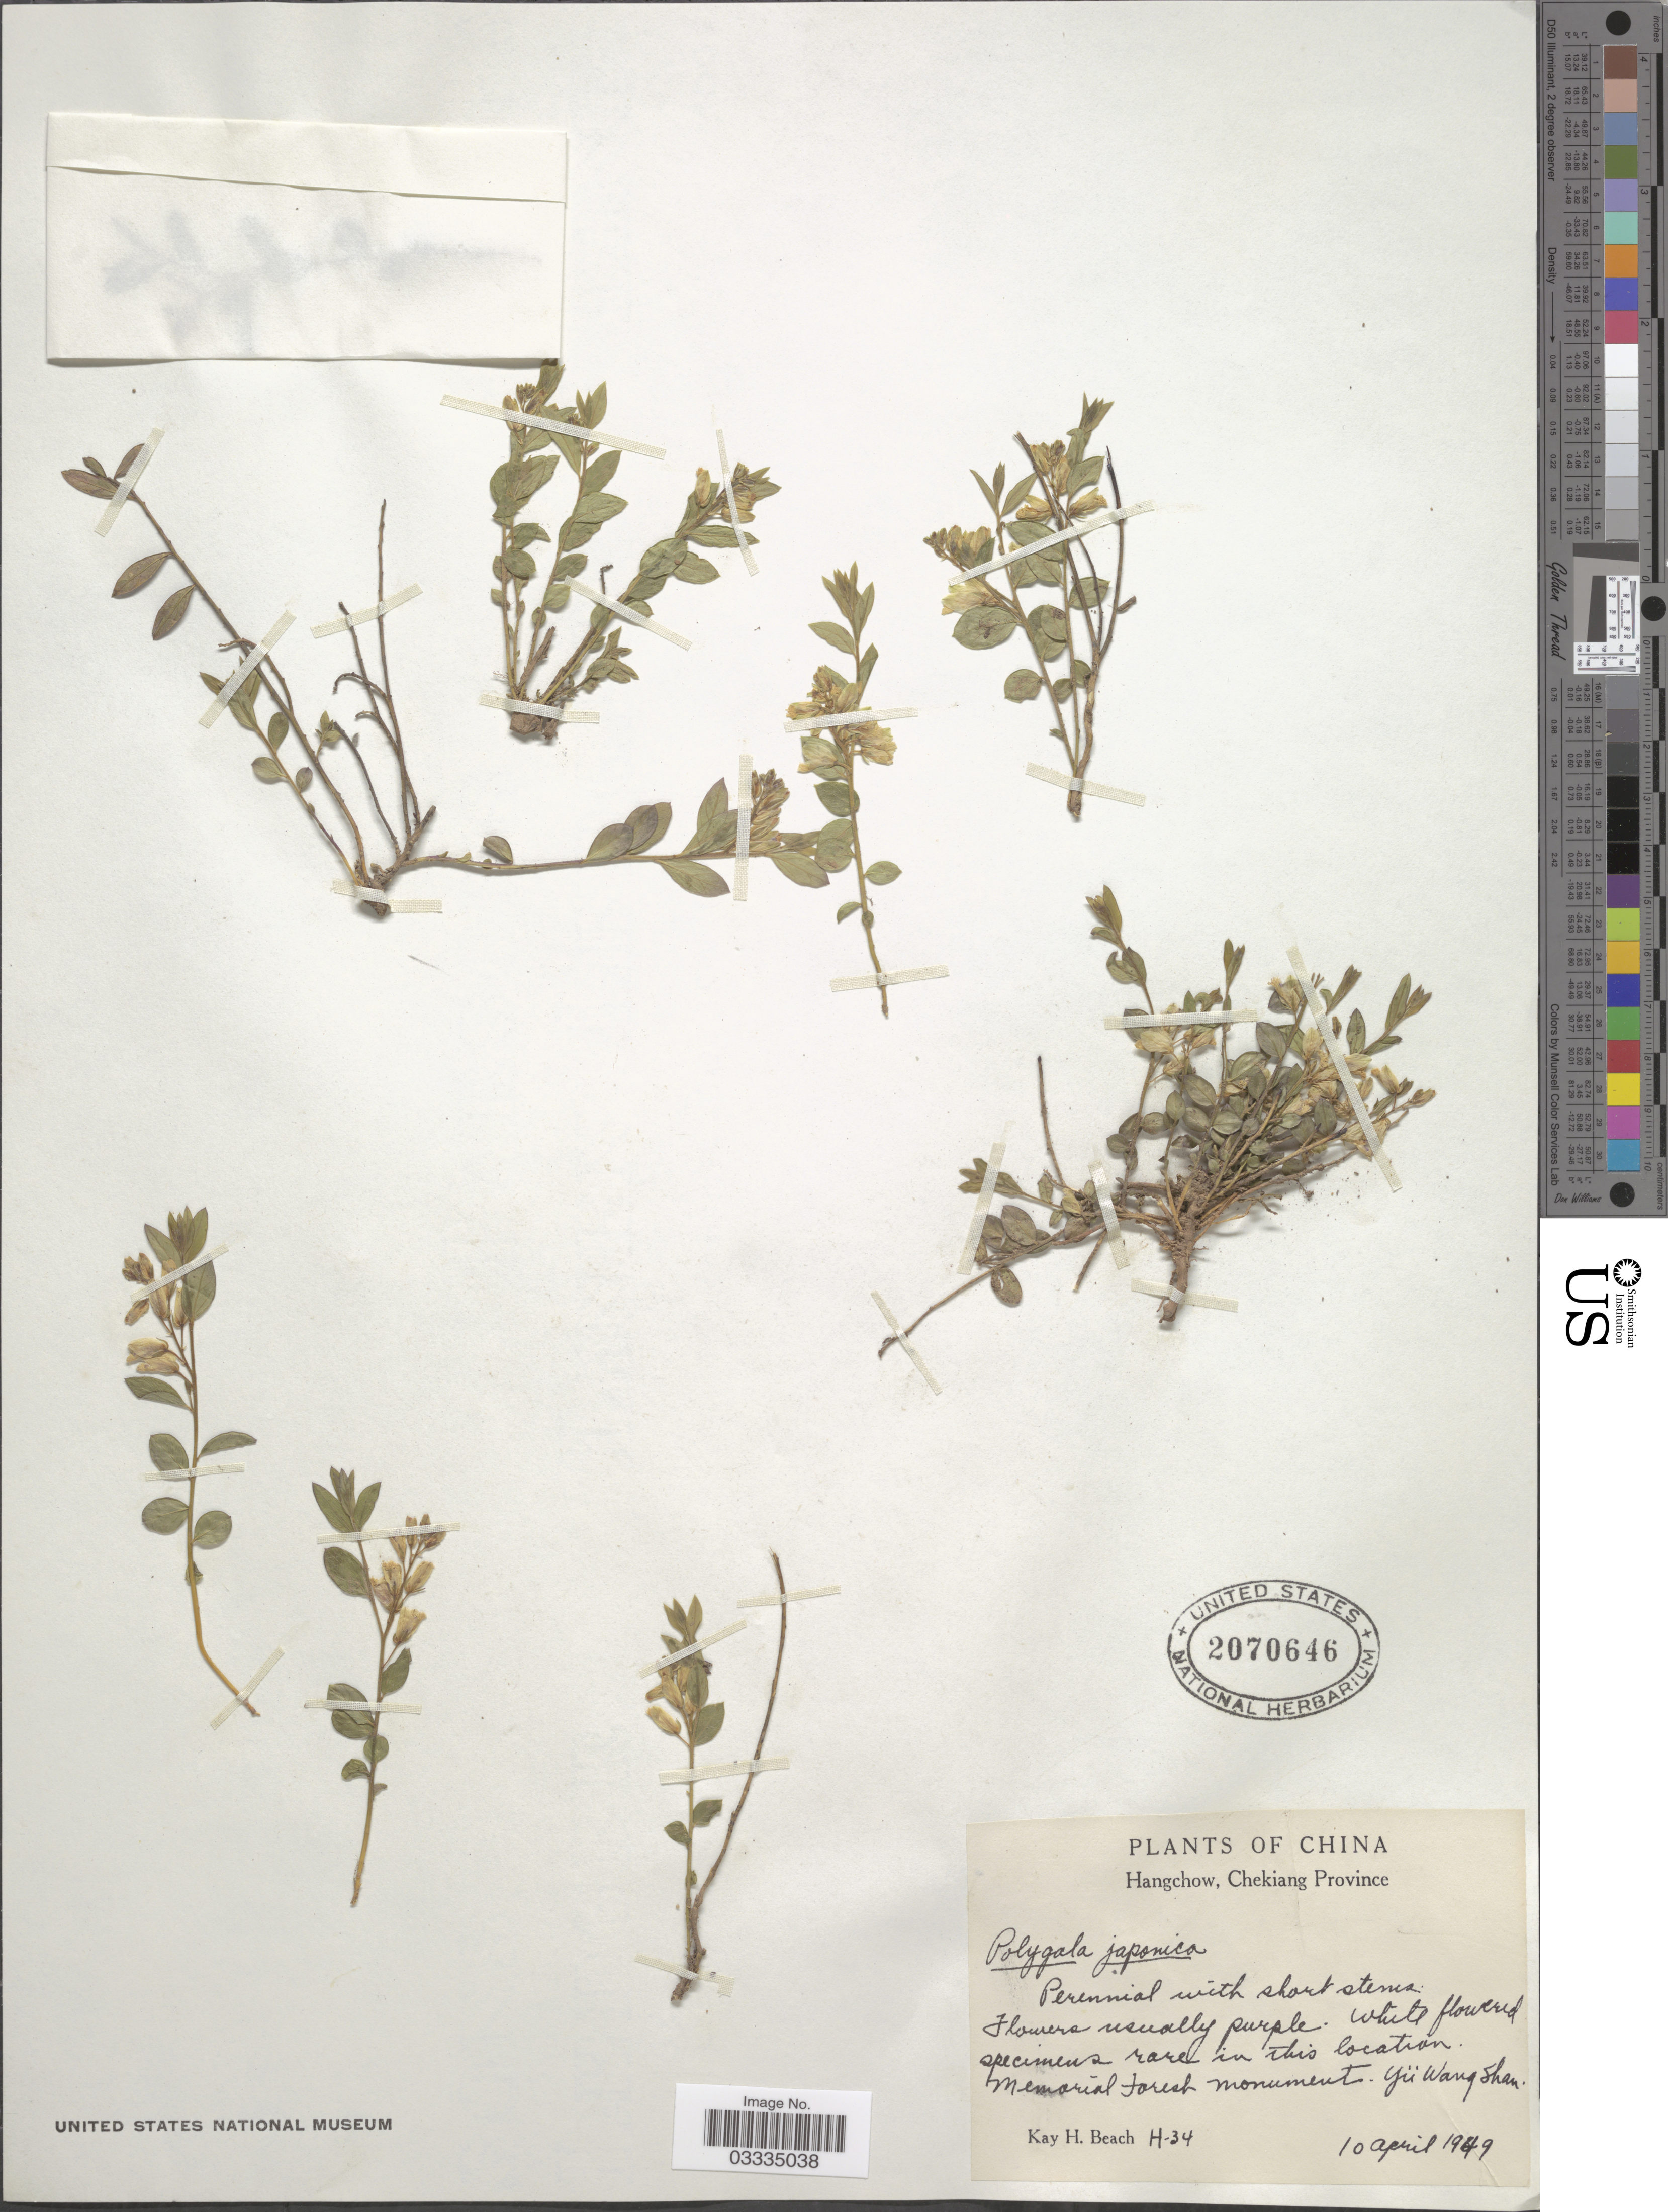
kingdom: Plantae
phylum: Tracheophyta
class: Magnoliopsida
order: Fabales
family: Polygalaceae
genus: Polygala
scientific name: Polygala japonica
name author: Houtt.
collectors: K. H. Beach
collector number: H-34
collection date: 1949-04-10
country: China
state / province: Zhejiang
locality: Hangchow, Chekiang Province. Memorial forest monument. Yii Wang Shan.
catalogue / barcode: US 2070646